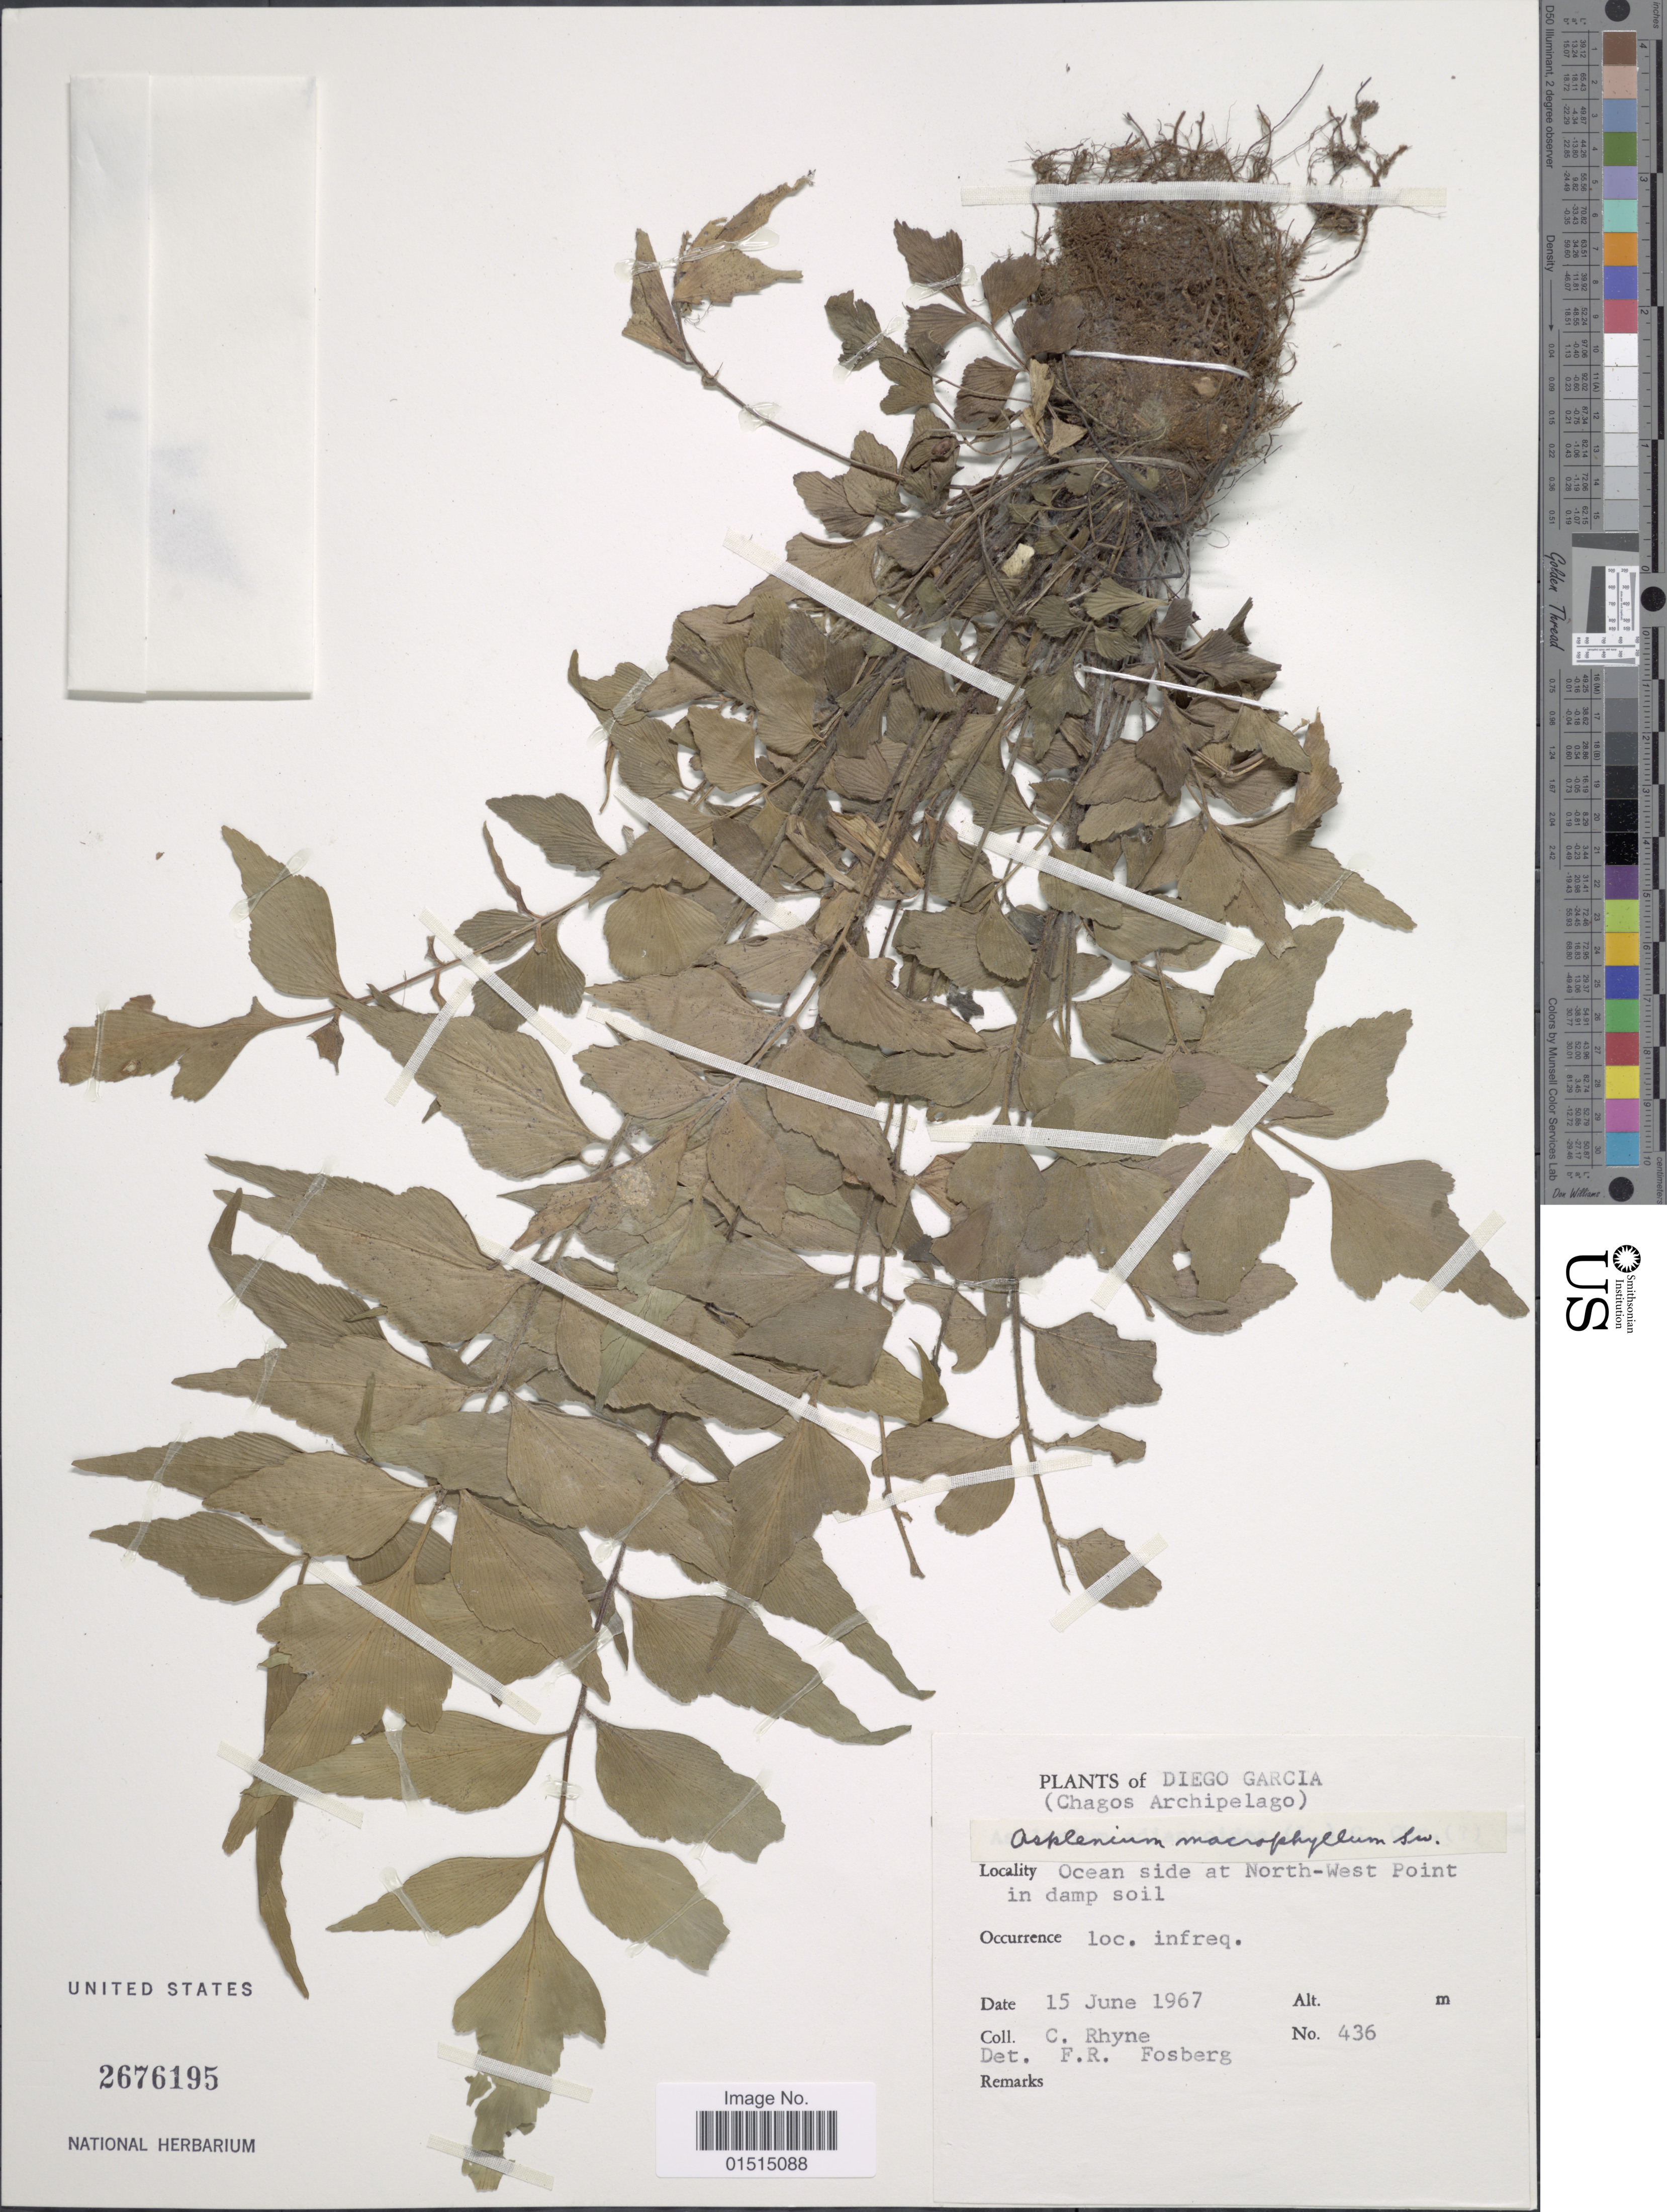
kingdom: Plantae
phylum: Tracheophyta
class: Polypodiopsida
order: Polypodiales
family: Aspleniaceae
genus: Asplenium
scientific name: Asplenium macrophyllum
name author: Sw.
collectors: C. Rhyne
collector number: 436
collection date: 1967-06-15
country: British Indian Ocean Territory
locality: Diego Garcia, (Chagos Archipelago). Ocean side at North-West Point in damp soil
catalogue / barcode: US 2676195